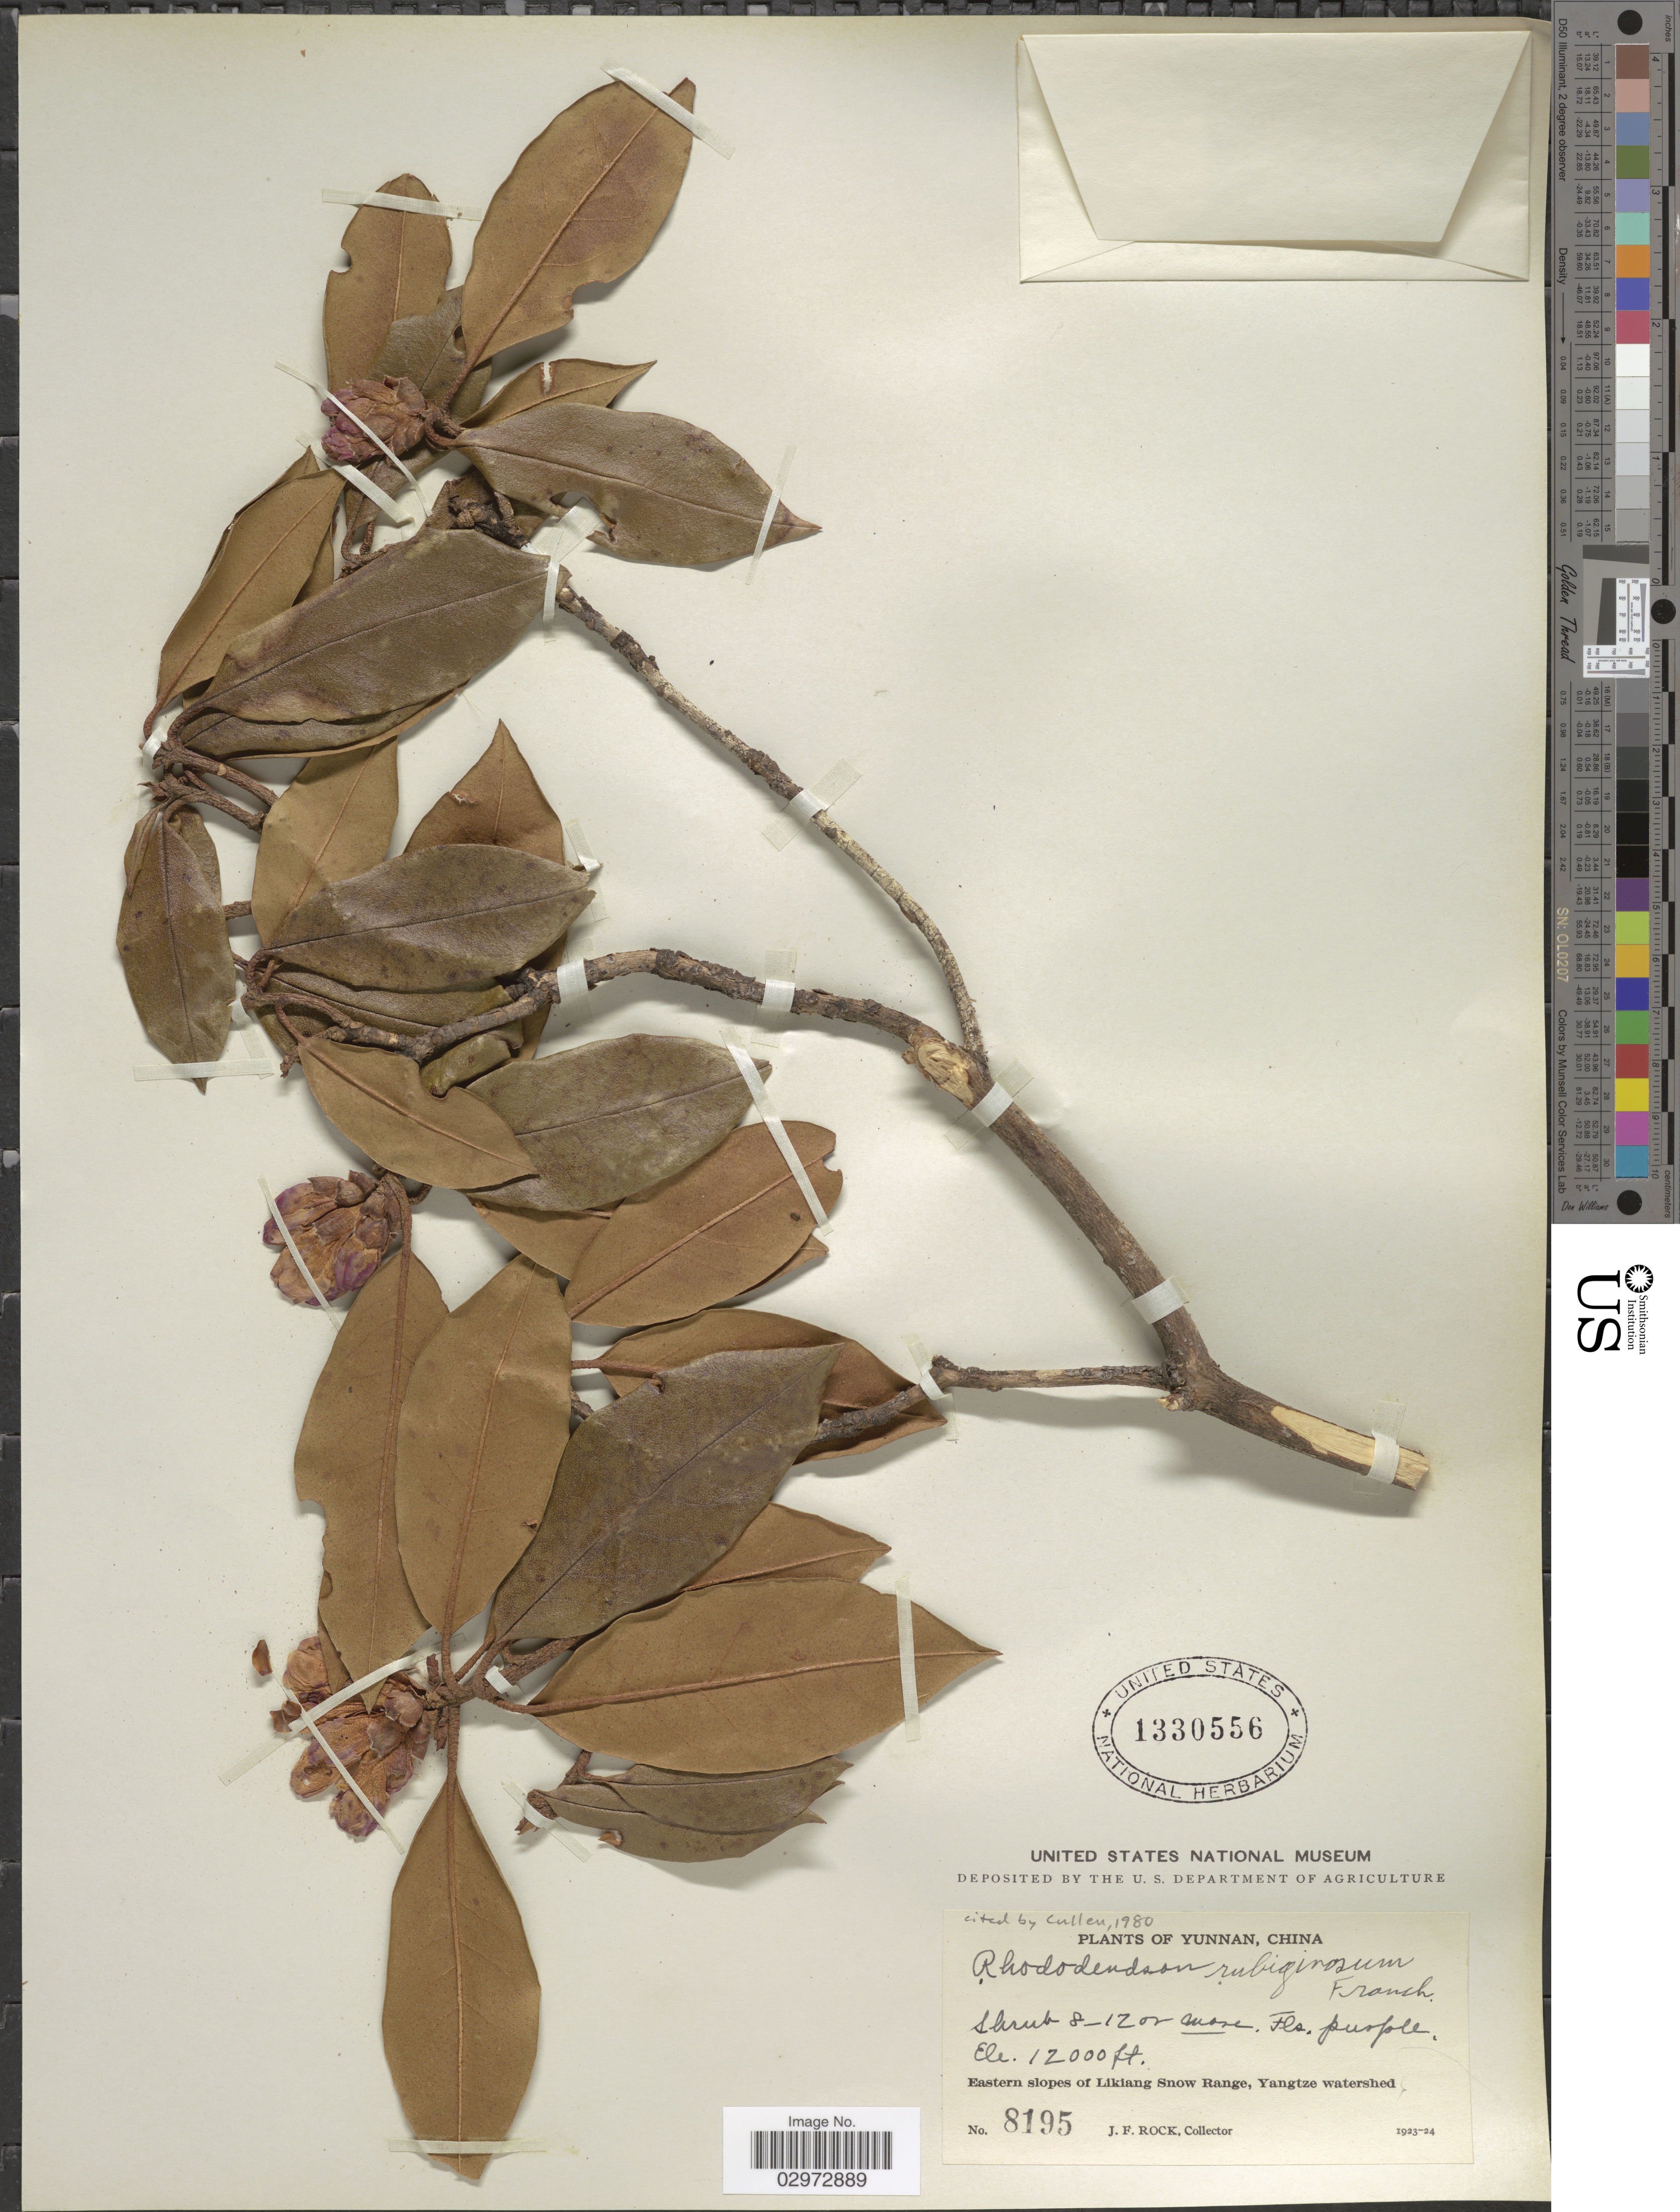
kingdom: Plantae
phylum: Tracheophyta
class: Magnoliopsida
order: Ericales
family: Ericaceae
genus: Rhododendron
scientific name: Rhododendron rubiginosum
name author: Franch.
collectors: J. Rock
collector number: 8195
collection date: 1923/1924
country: China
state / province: Yunnan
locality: Eastern slopes of Likiang Snow Range, Yangtze watershed.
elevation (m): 3658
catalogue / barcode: US 1330556